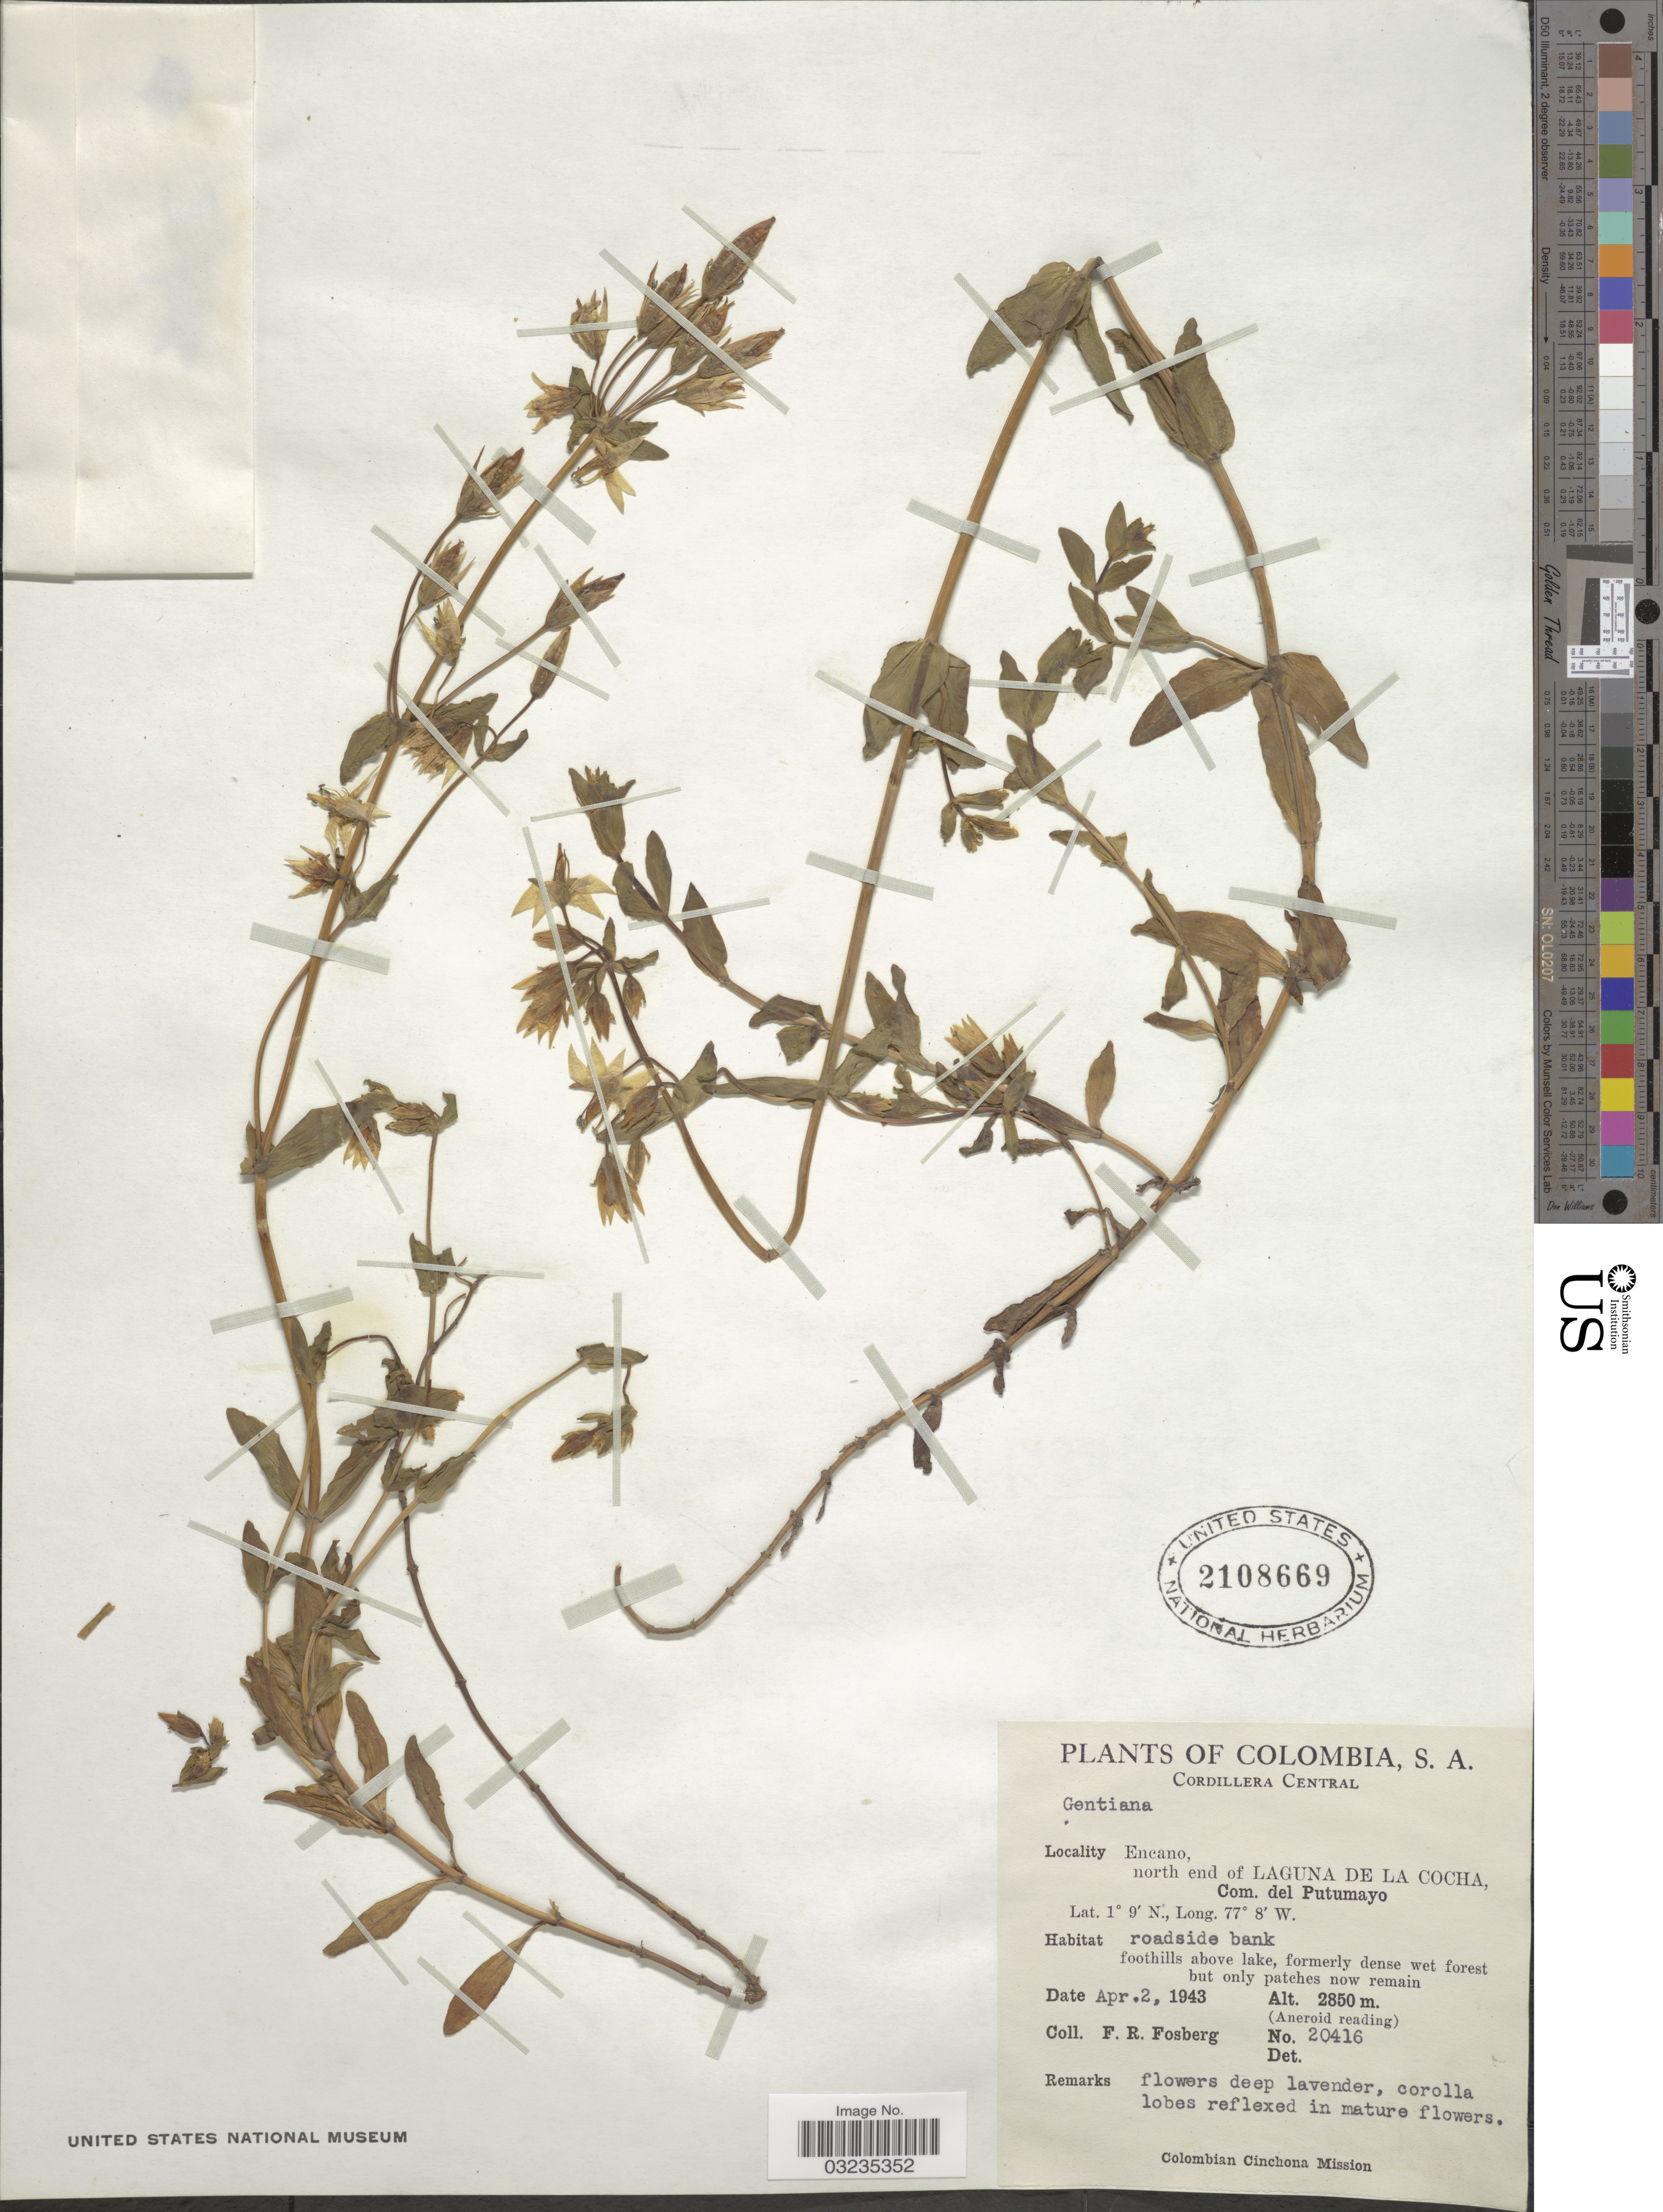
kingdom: Plantae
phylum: Tracheophyta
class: Magnoliopsida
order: Gentianales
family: Gentianaceae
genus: Gentiana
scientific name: Gentiana sp.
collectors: F. R. Fosberg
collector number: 20416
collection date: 1943-04-02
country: Colombia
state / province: Putumayo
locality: Cordillera Central. Encano, north end of Laguna de la Cocha, Com. del Putumayo.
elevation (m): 2850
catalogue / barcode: US 2108669